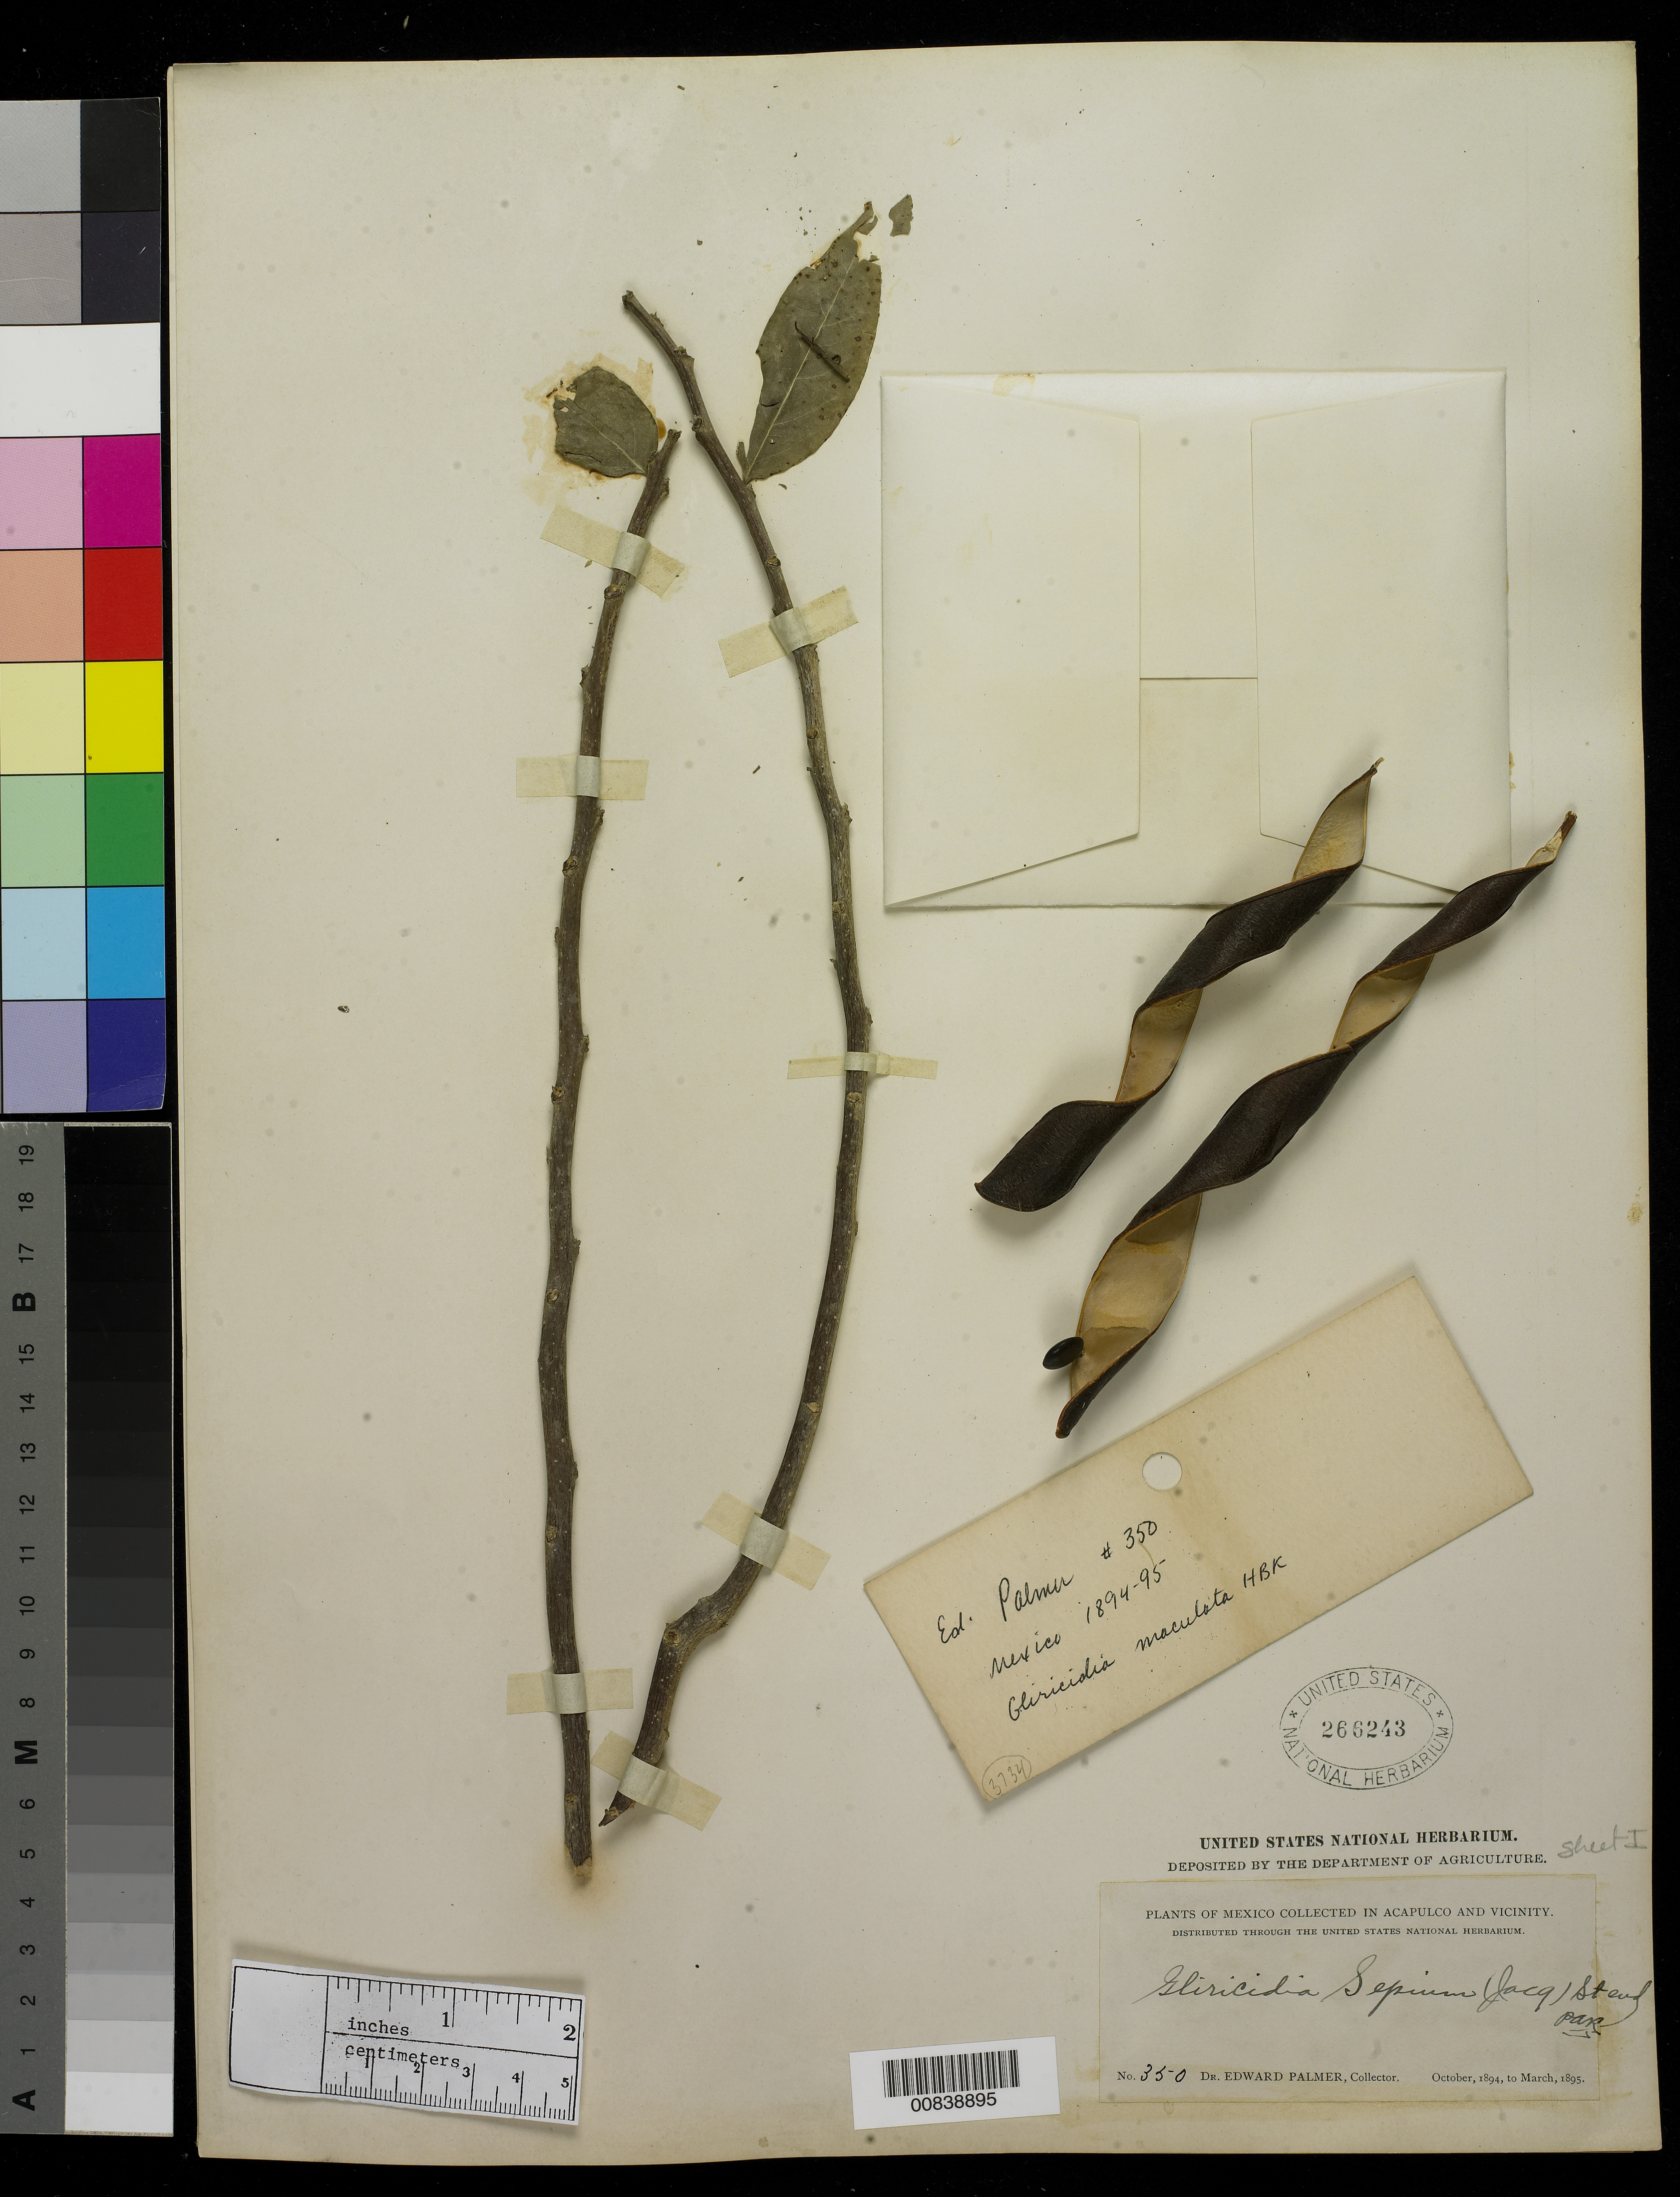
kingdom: Plantae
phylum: Tracheophyta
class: Magnoliopsida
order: Fabales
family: Fabaceae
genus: Gliricidia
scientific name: Gliricidia sepium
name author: (Jacq.) Kunth ex Walp.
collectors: E. Palmer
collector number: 350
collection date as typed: Oct 1894 to -- Mar 1895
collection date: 1894-10/1895-03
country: Mexico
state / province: Guerrero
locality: Acapulco, Guerrero and vicinity.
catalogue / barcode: US 266243